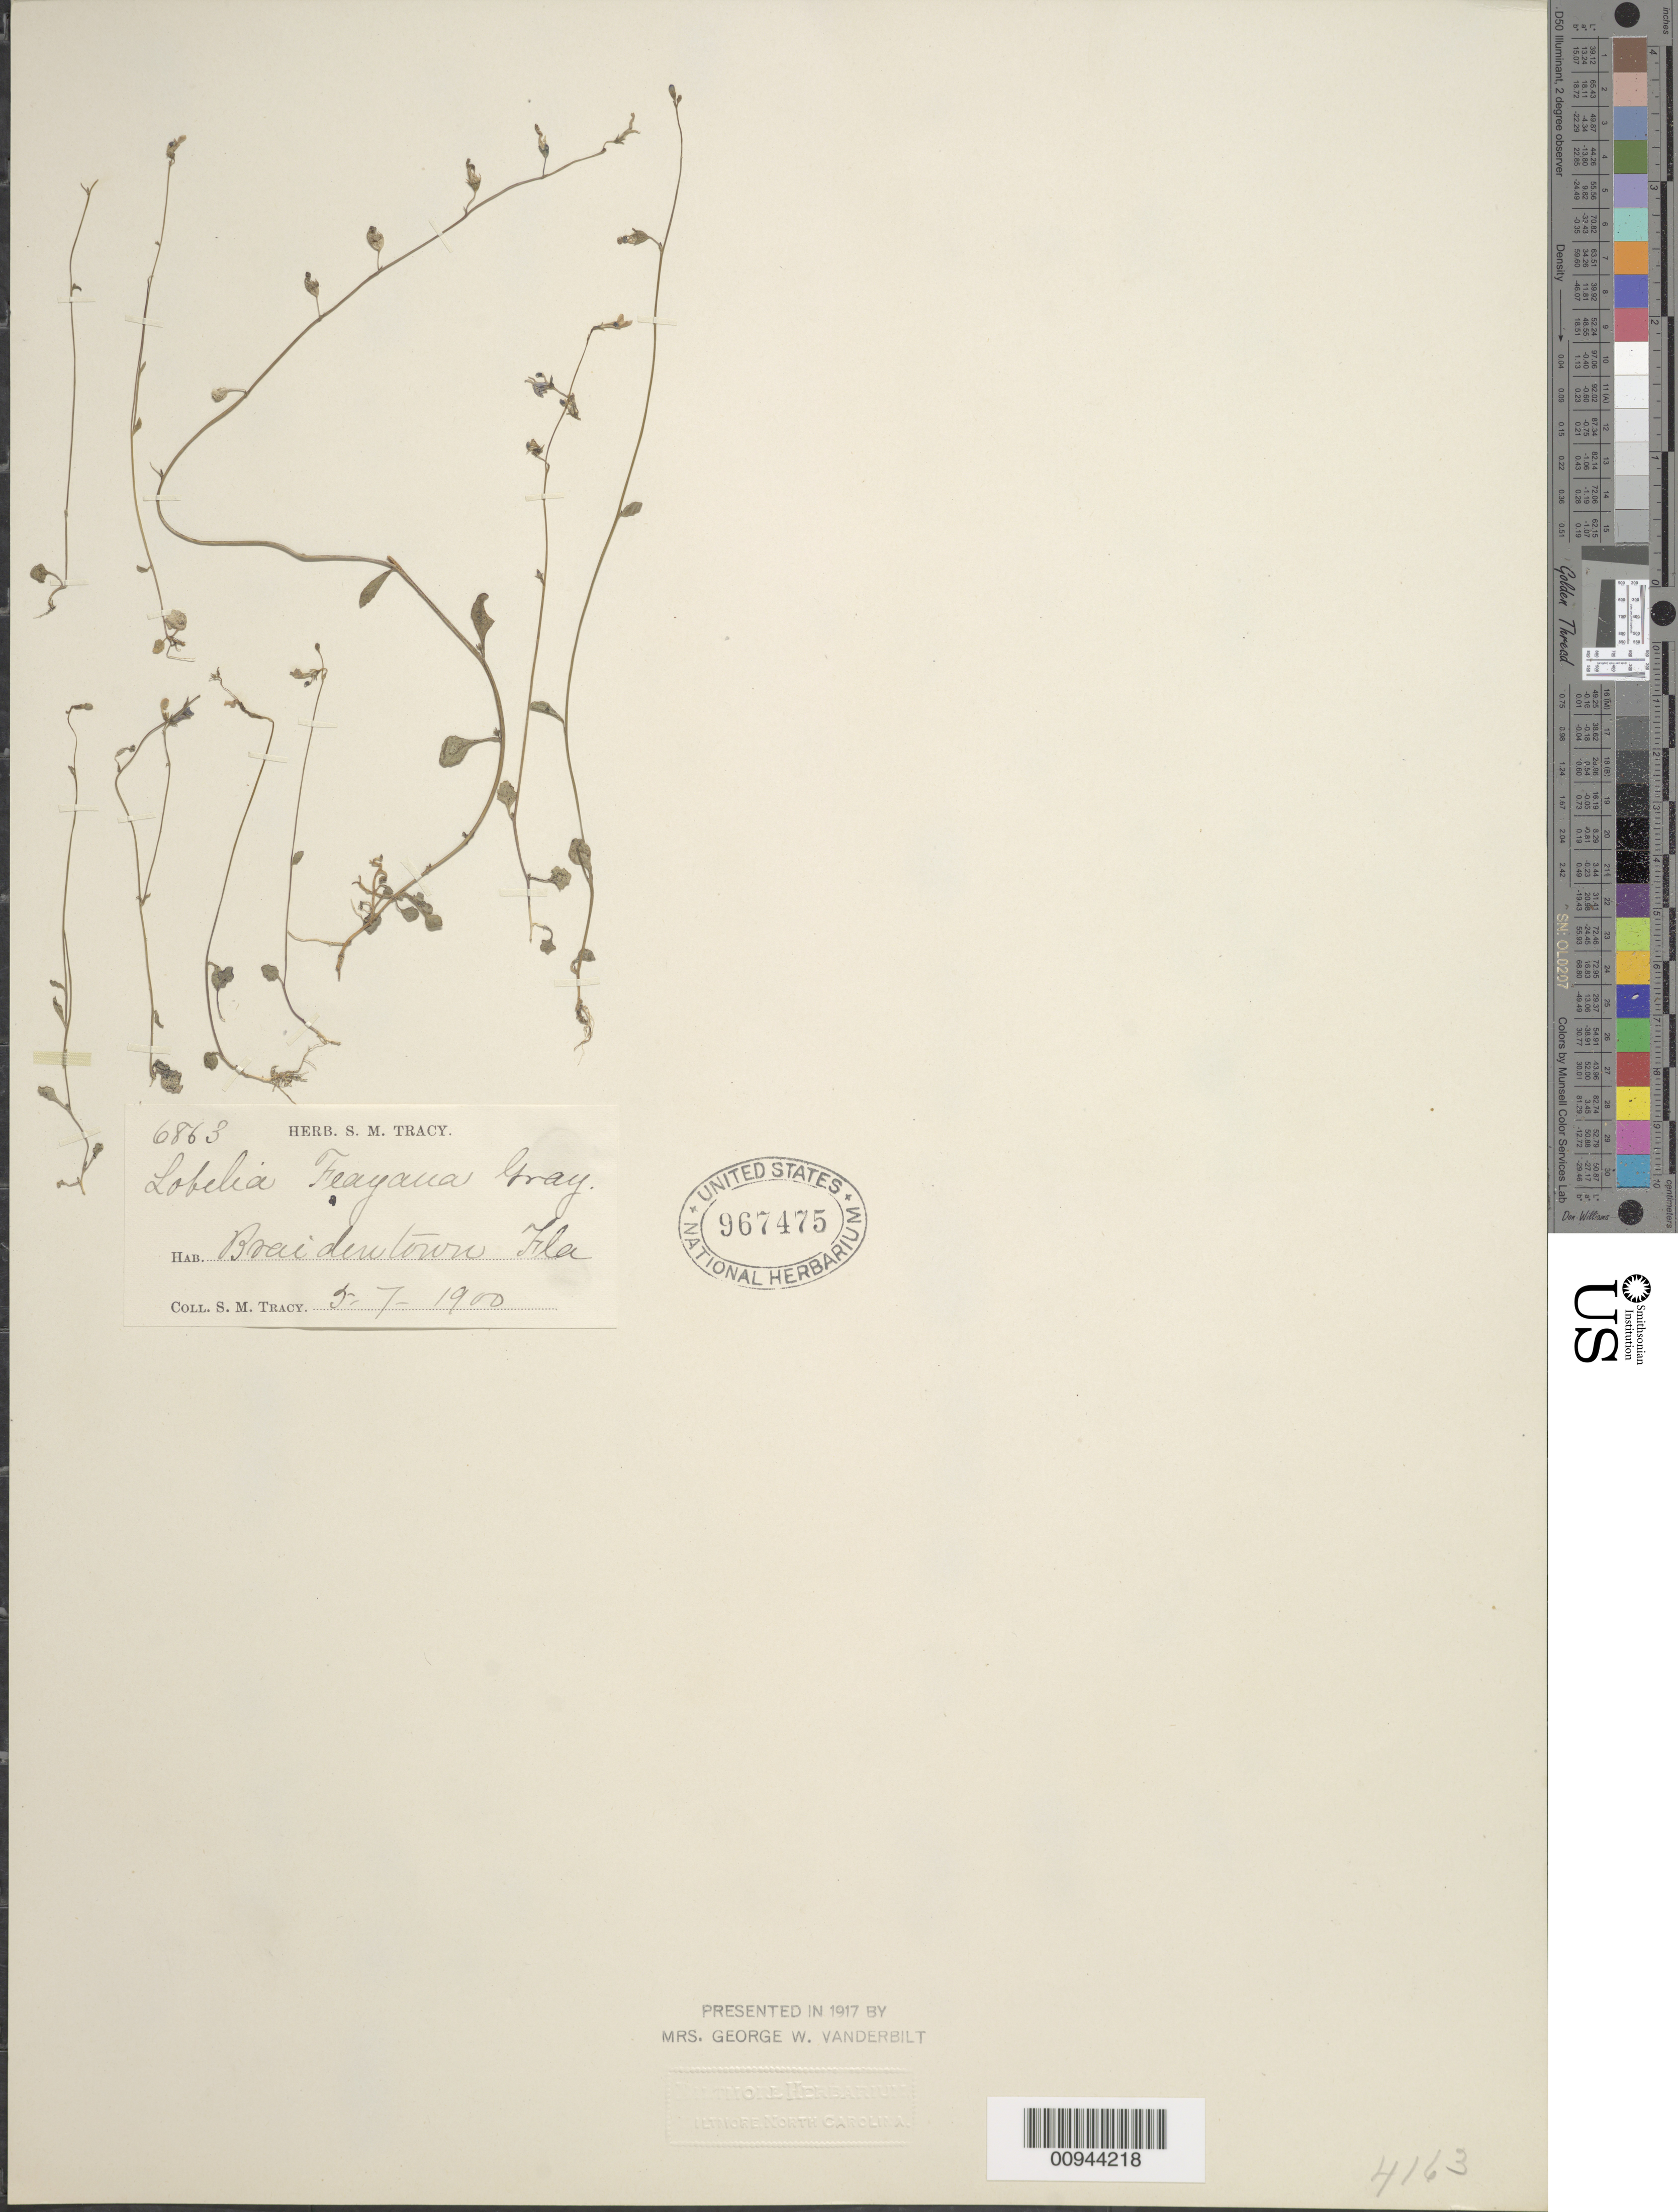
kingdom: Plantae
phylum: Tracheophyta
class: Magnoliopsida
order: Asterales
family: Campanulaceae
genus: Lobelia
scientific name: Lobelia feayana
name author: A. Gray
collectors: S. M. Tracy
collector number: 6863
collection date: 1900-05-07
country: United States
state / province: Florida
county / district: Manatee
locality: Braidentown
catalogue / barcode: US 967475